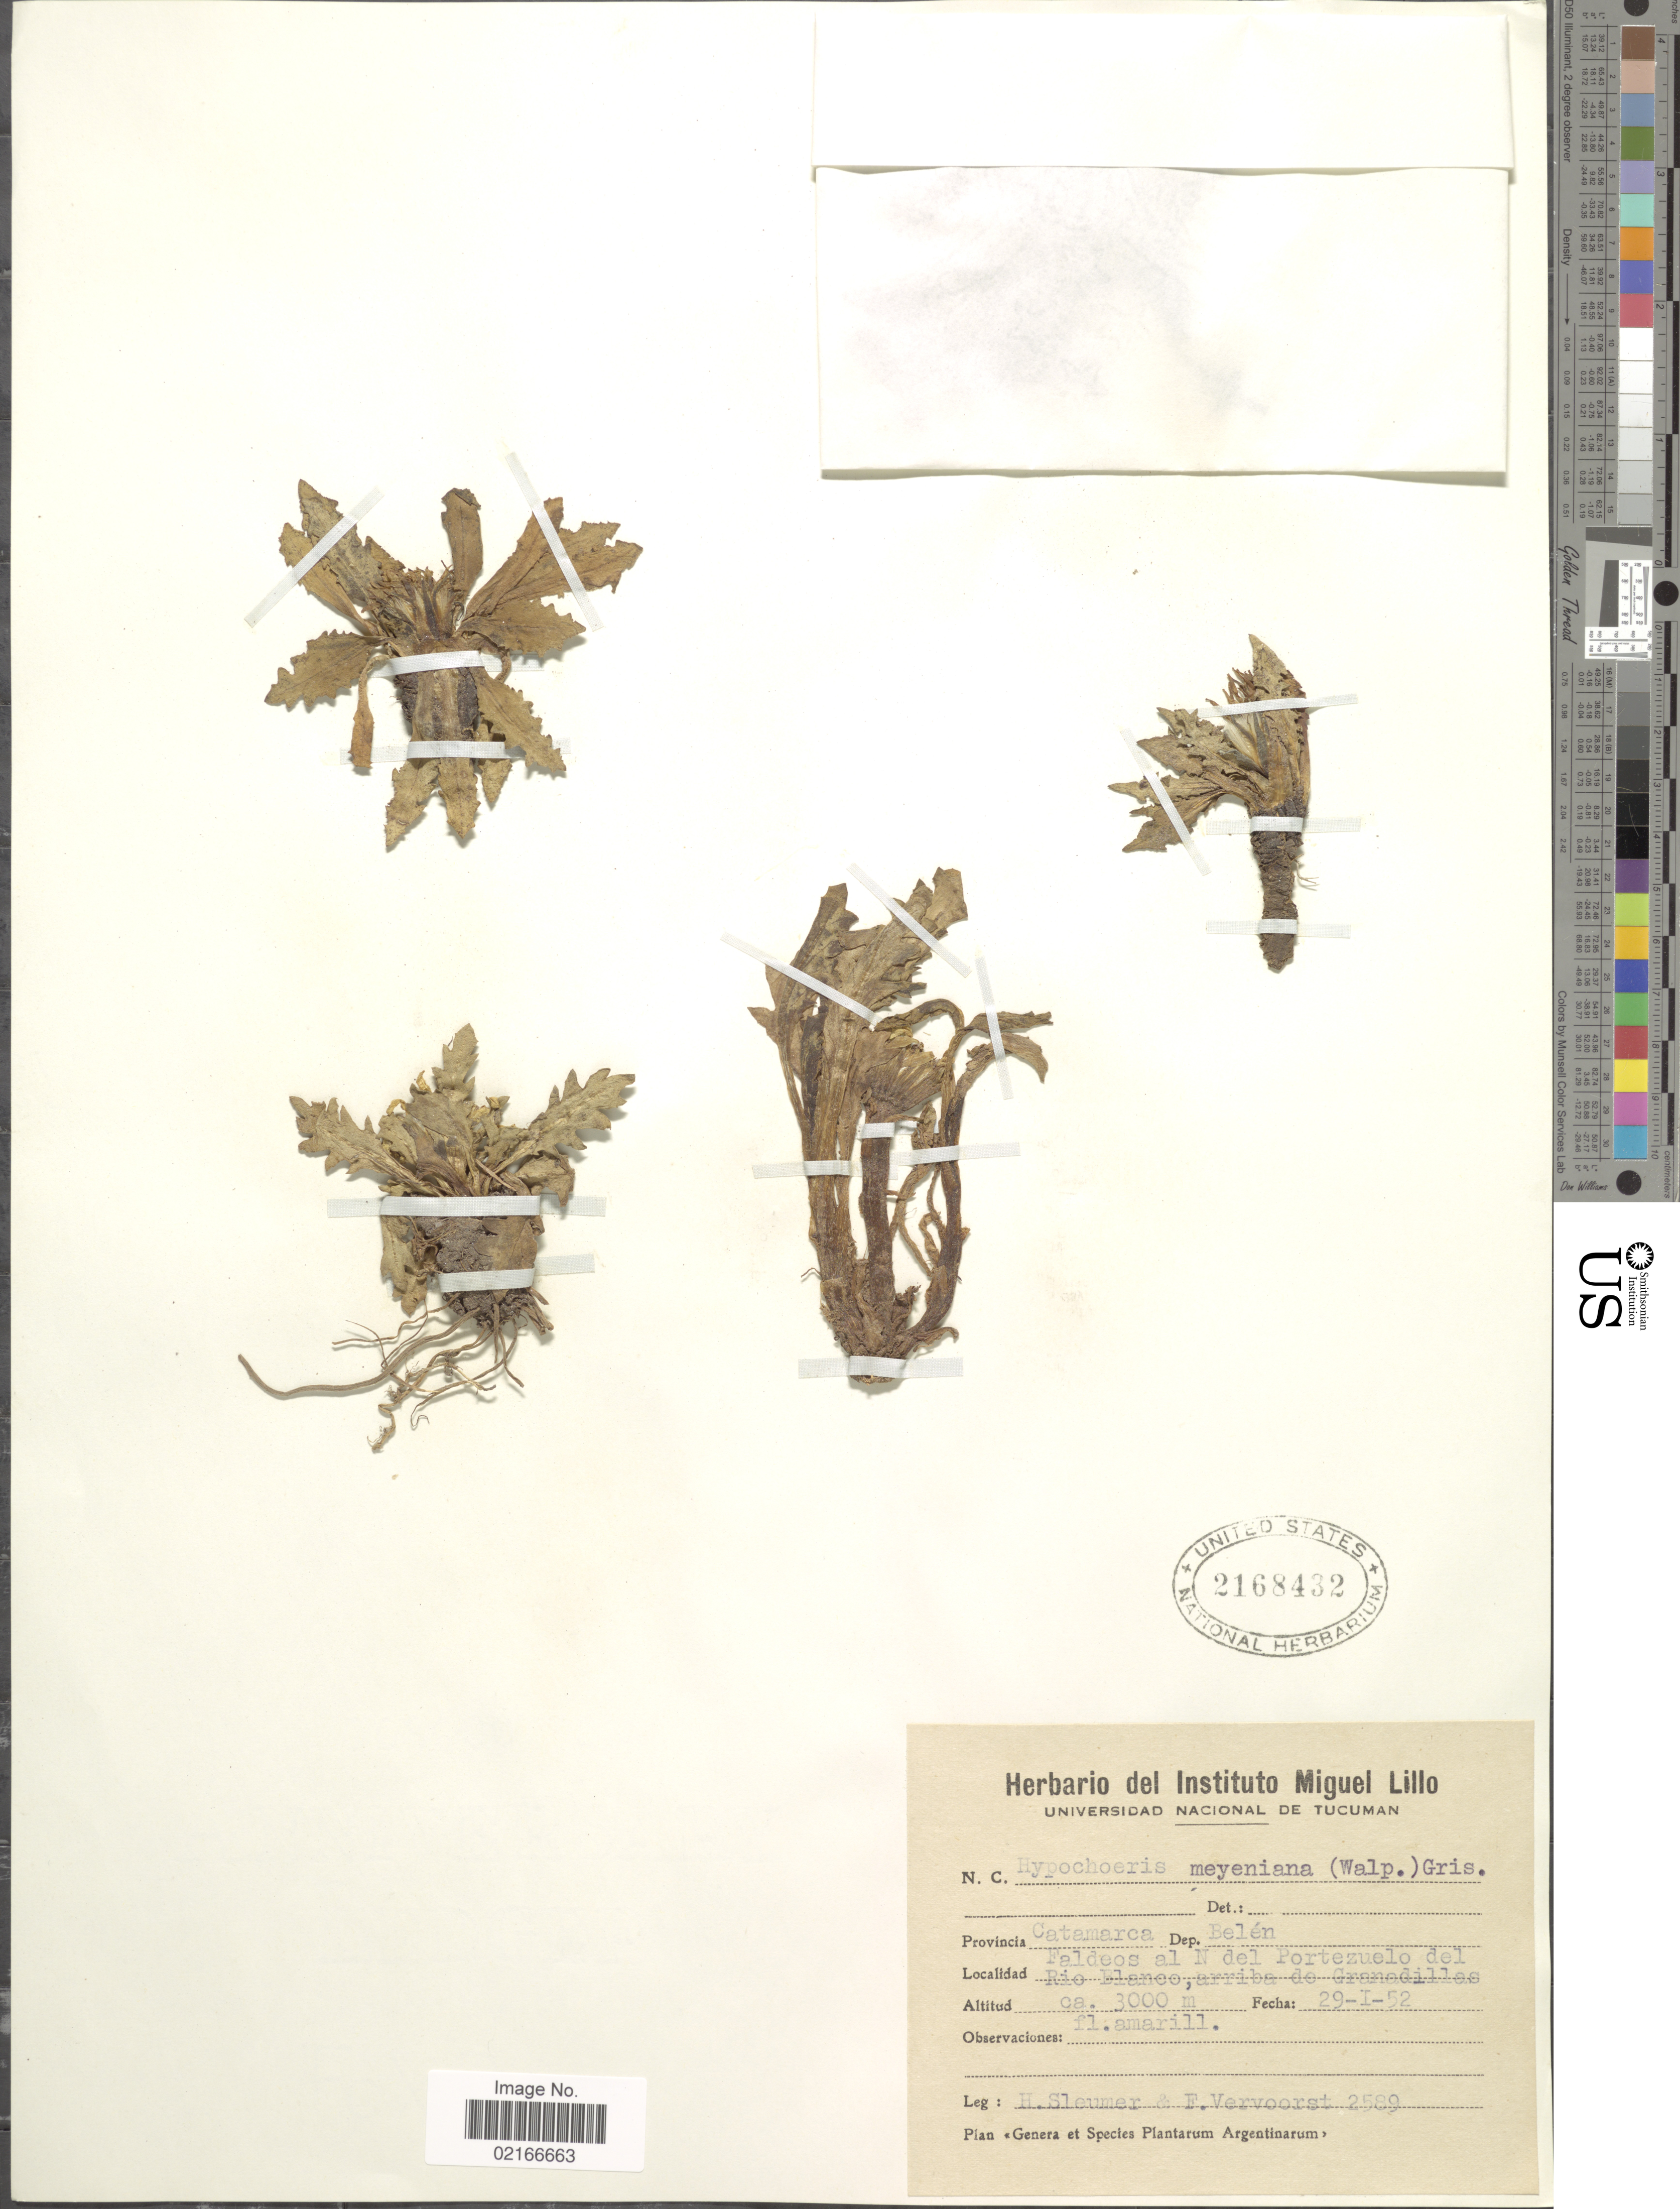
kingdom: Plantae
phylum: Tracheophyta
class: Magnoliopsida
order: Asterales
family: Asteraceae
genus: Hypochaeris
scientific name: Hypochaeris meyeniana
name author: (Walp.) Benth. & Hook. f. ex Griseb.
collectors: H. O. Sleumer & F. Vervoorst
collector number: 2589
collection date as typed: Transcribed d/m/y: 29/1/52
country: Argentina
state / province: Catamarca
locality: Dep. Belén. Faldeos al N del Portezuelo del Rio Blanco, arriba de Granadilles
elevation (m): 3000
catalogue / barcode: US 2168432